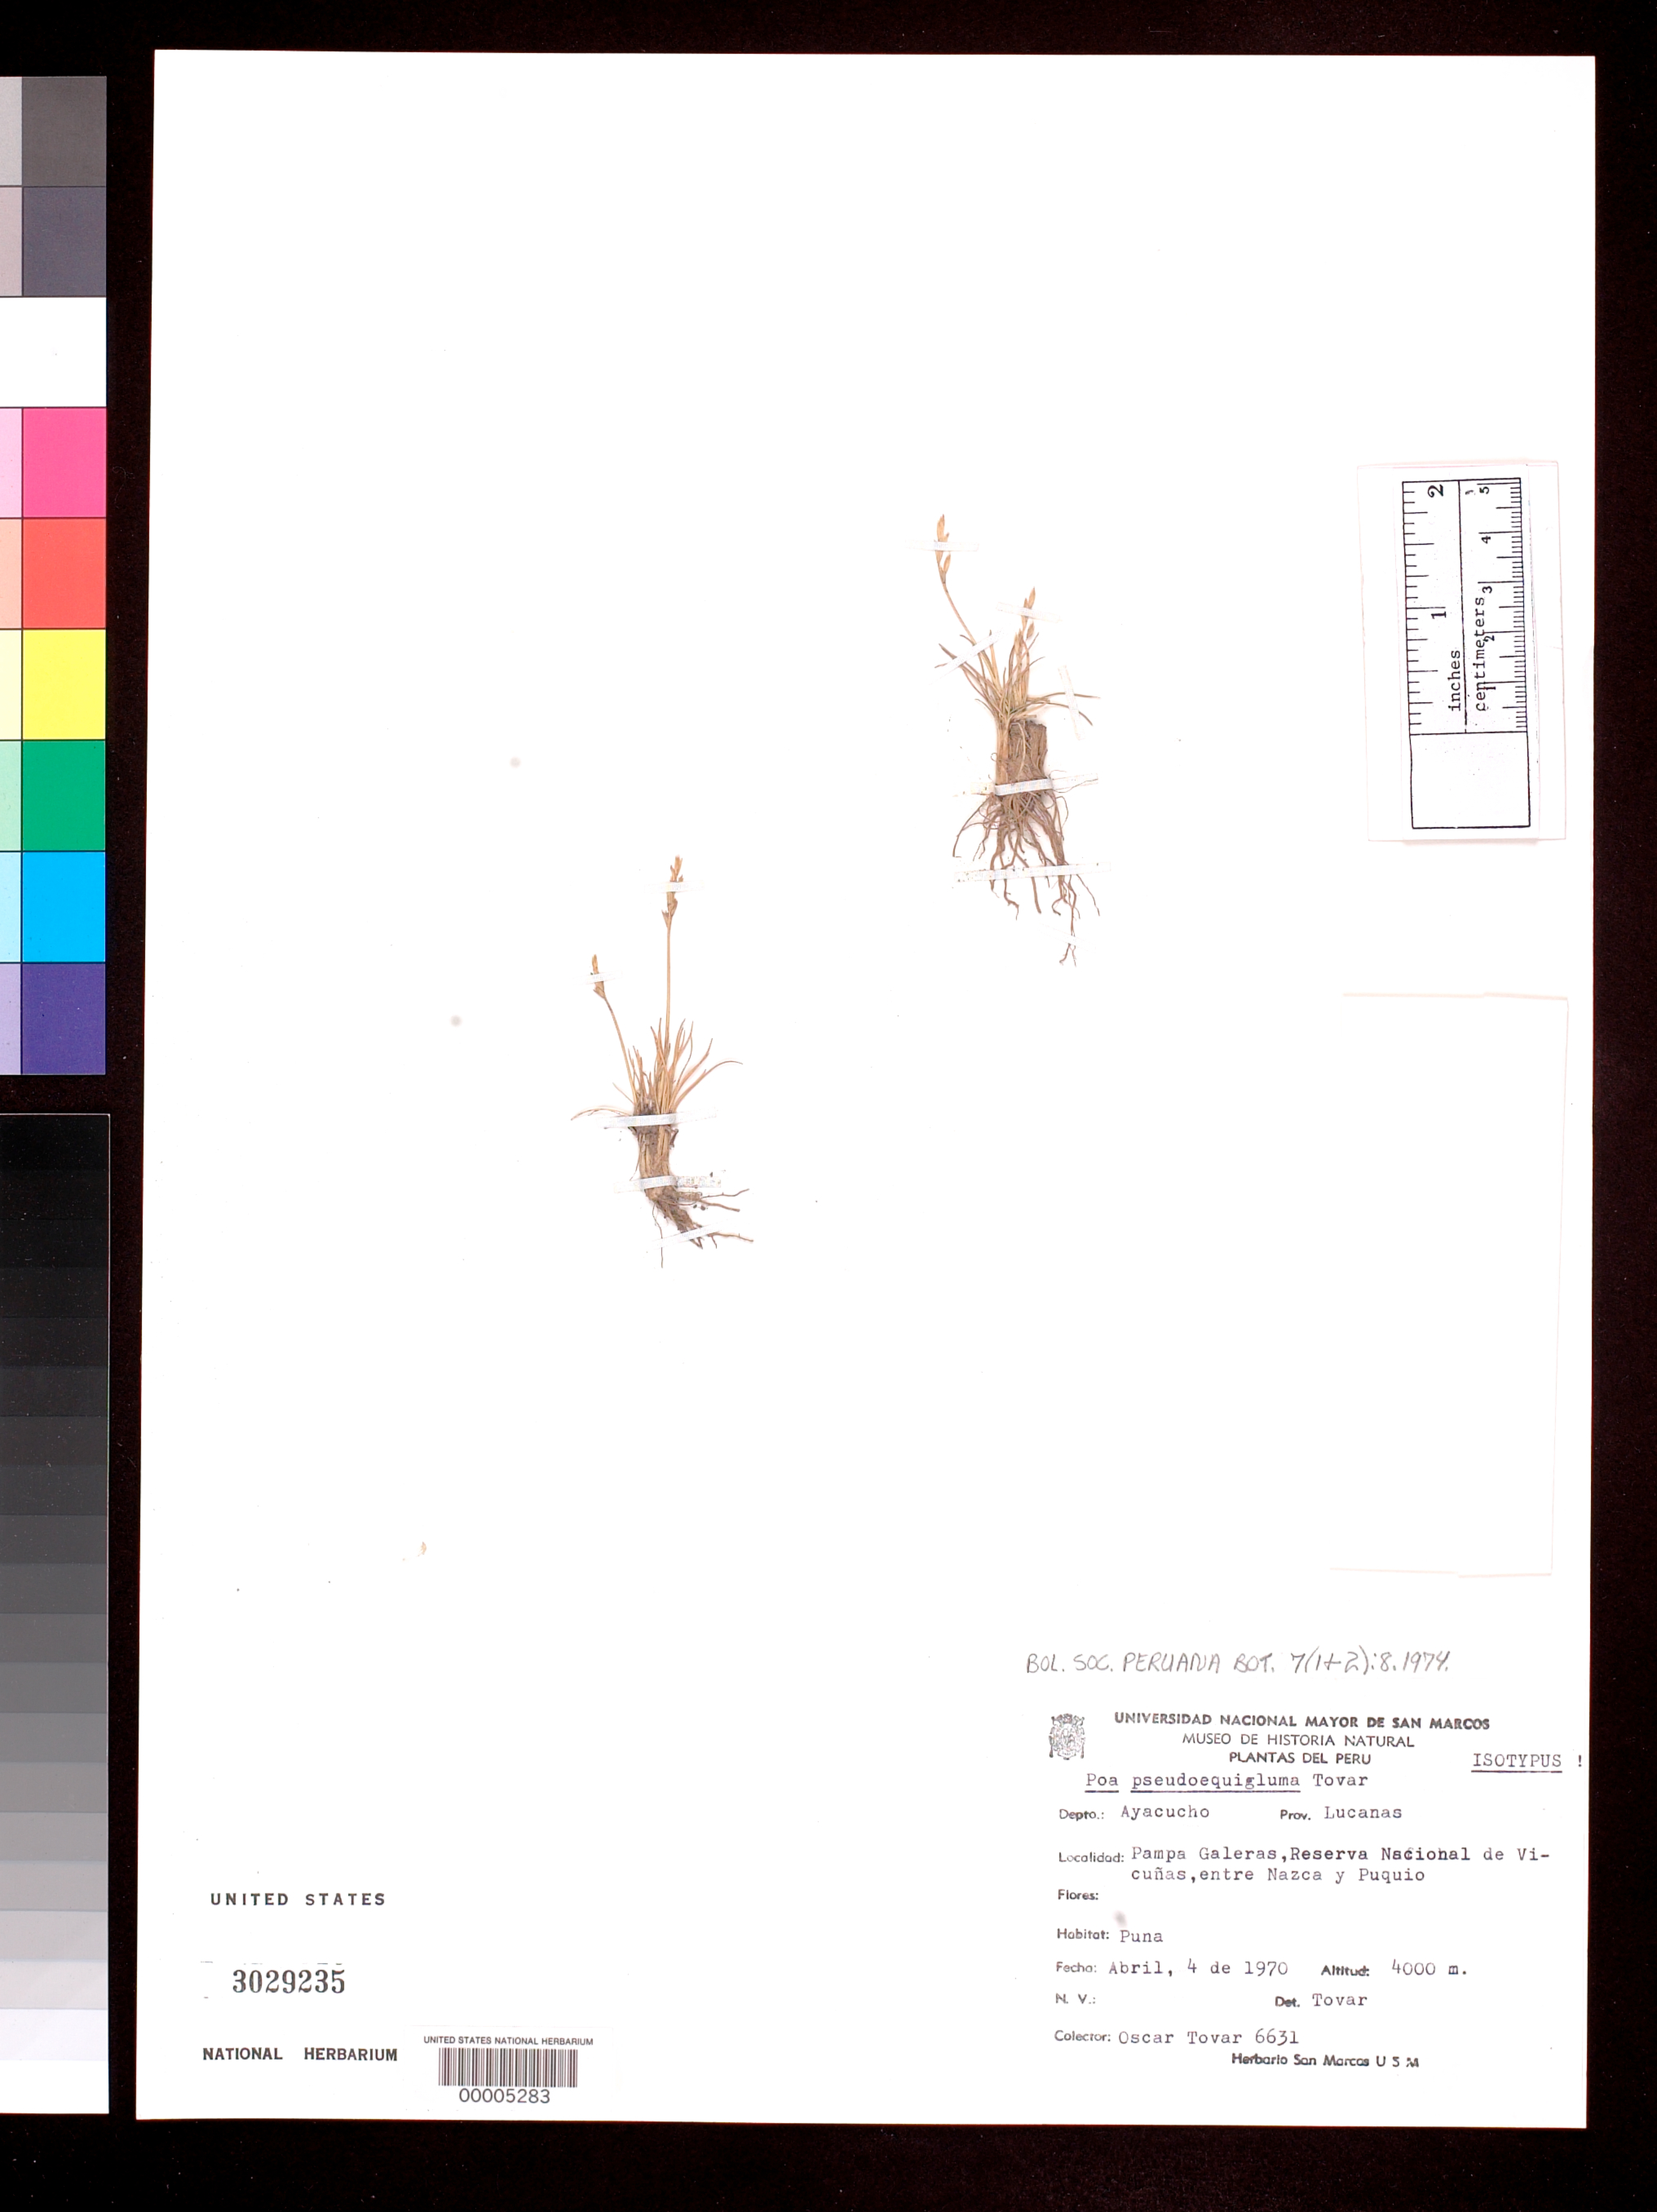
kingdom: Plantae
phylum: Tracheophyta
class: Liliopsida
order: Poales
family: Poaceae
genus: Poa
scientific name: Poa pseudoaequigluma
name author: Tovar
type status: Isotype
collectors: Ó. Tovar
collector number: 6631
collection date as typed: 04 Apr 1970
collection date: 1970-04-04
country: Peru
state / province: Ayacucho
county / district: Lucanas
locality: Pampa Galeras, Vicunas National Reserve, valley of Cupitay, between Nazca and Lucanas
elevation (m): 4000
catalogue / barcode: US 3029235